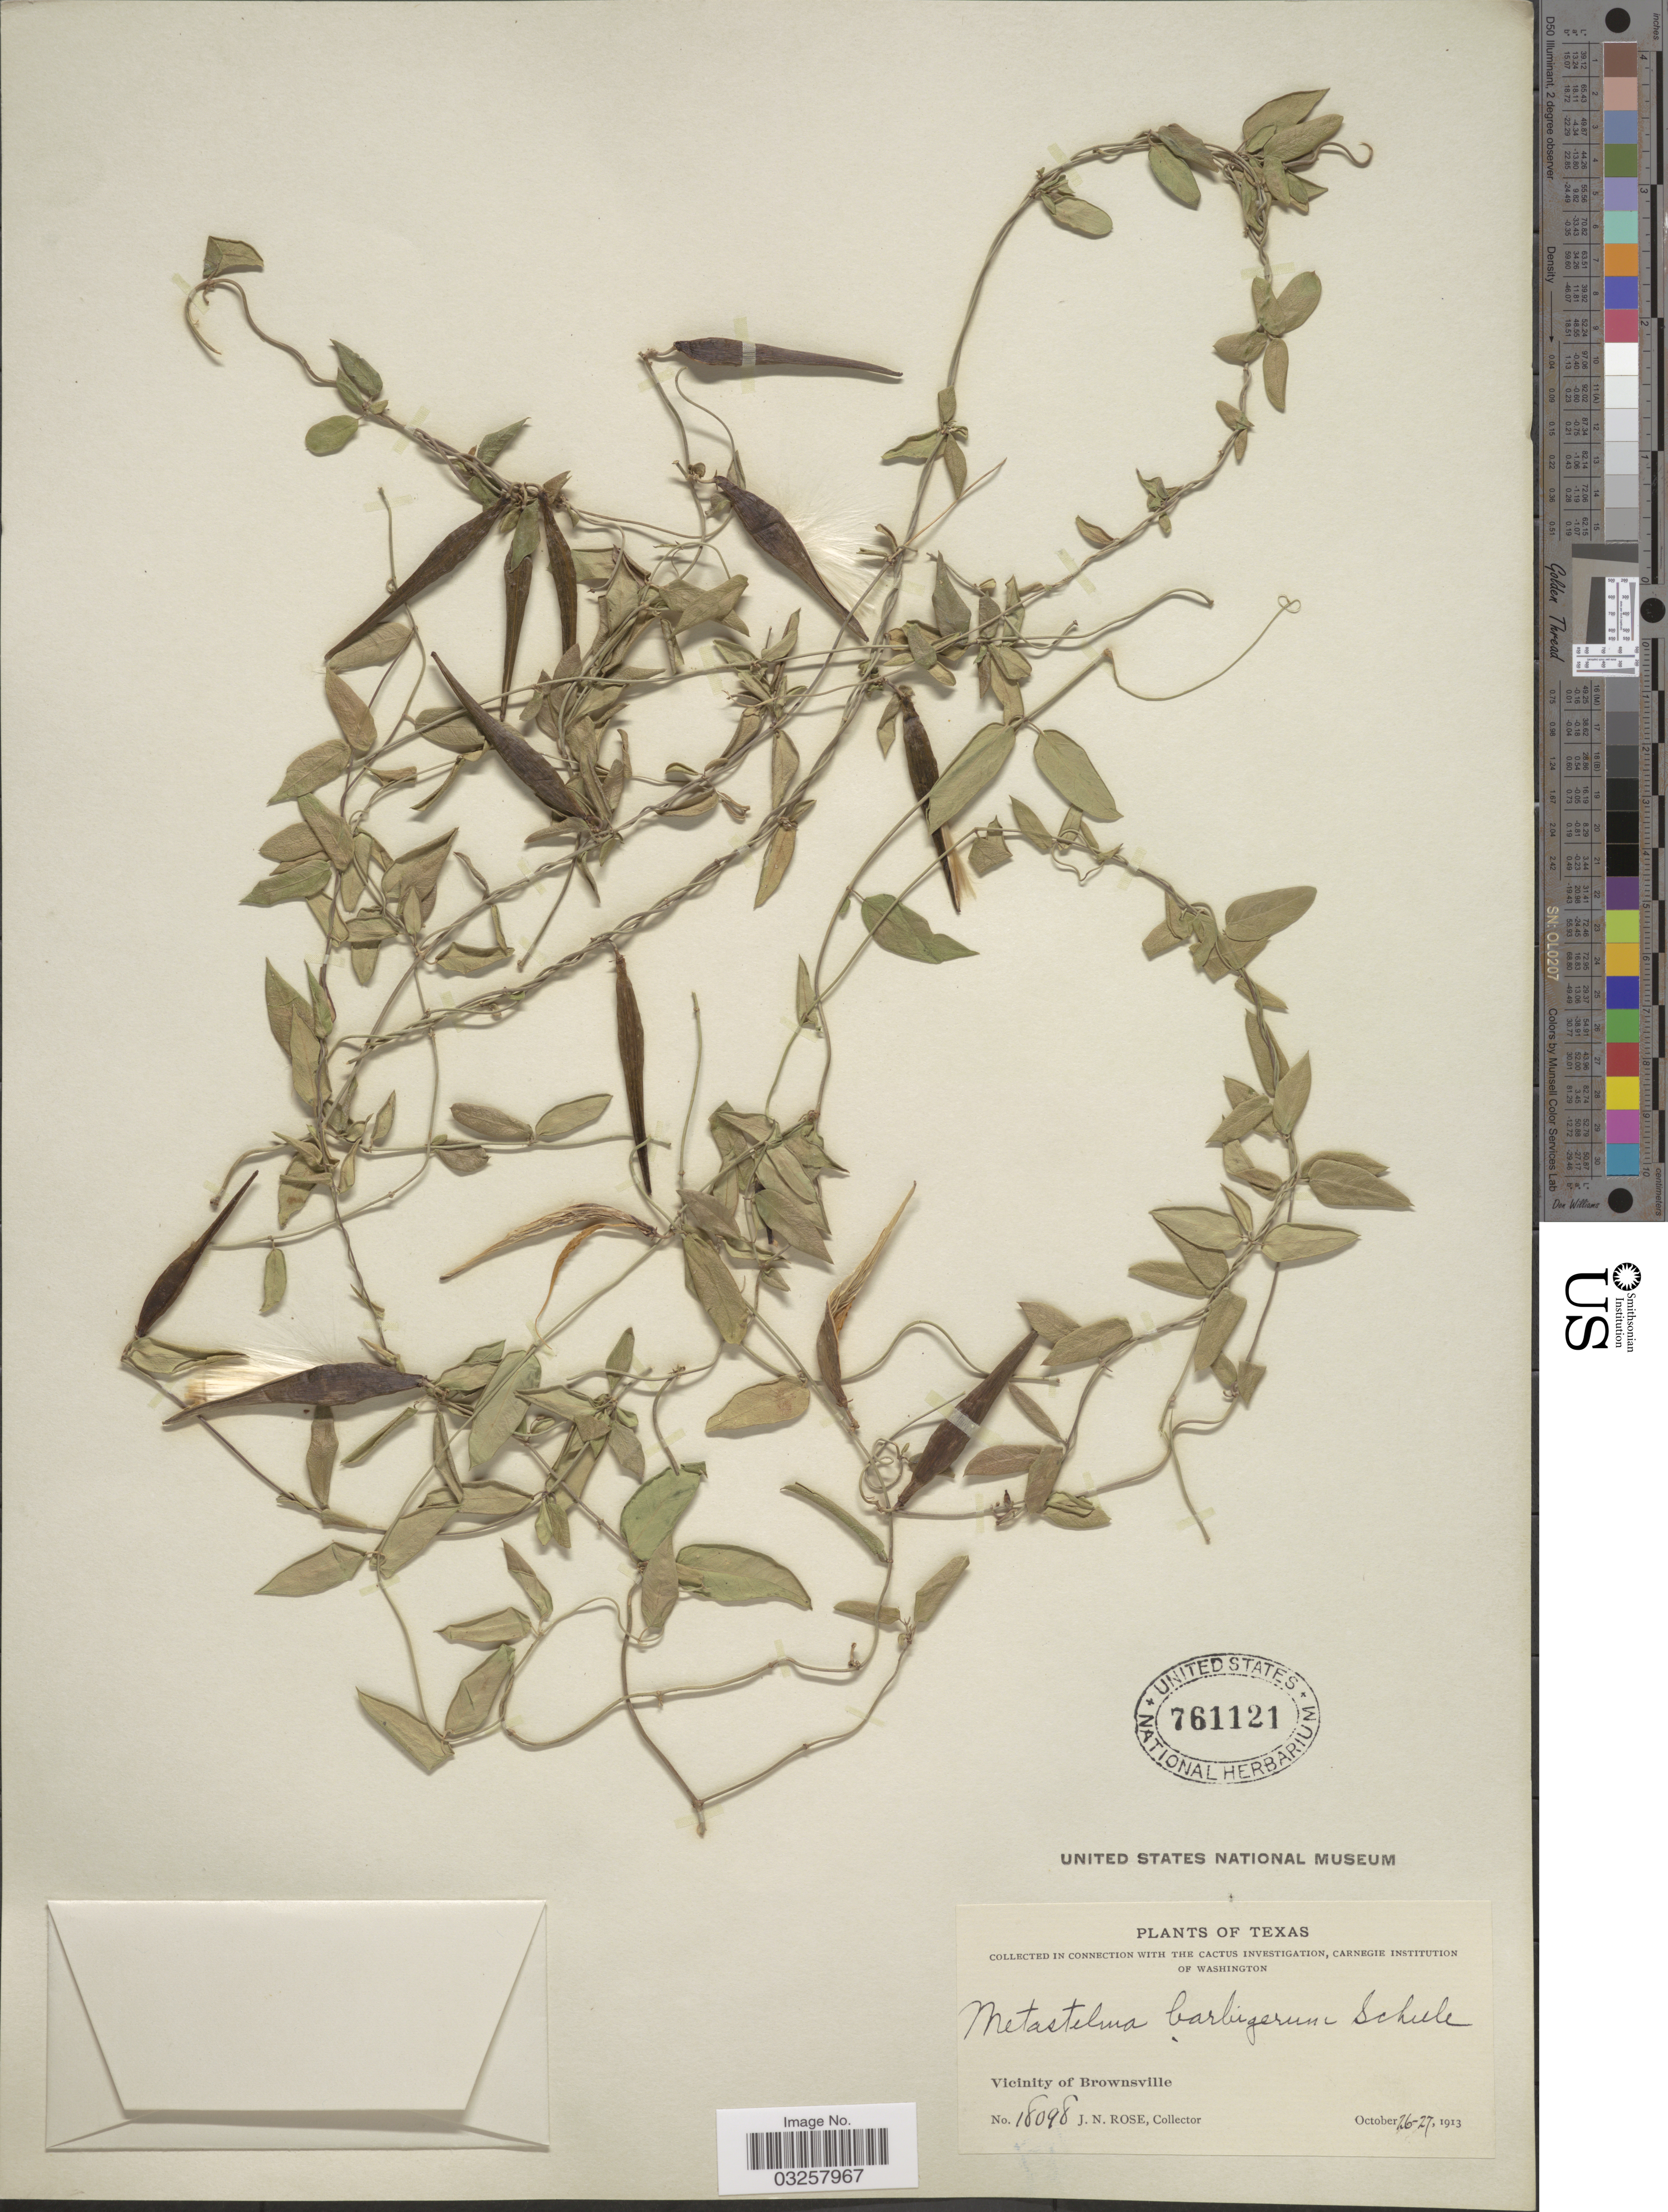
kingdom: Plantae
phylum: Tracheophyta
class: Magnoliopsida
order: Gentianales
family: Apocynaceae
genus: Metastelma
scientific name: Metastelma barbigerum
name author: Scheele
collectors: J. N. Rose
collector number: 18098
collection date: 1913-10-26/1913-10-27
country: United States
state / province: Texas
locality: Vicinity of Brownsville.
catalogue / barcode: US 761121